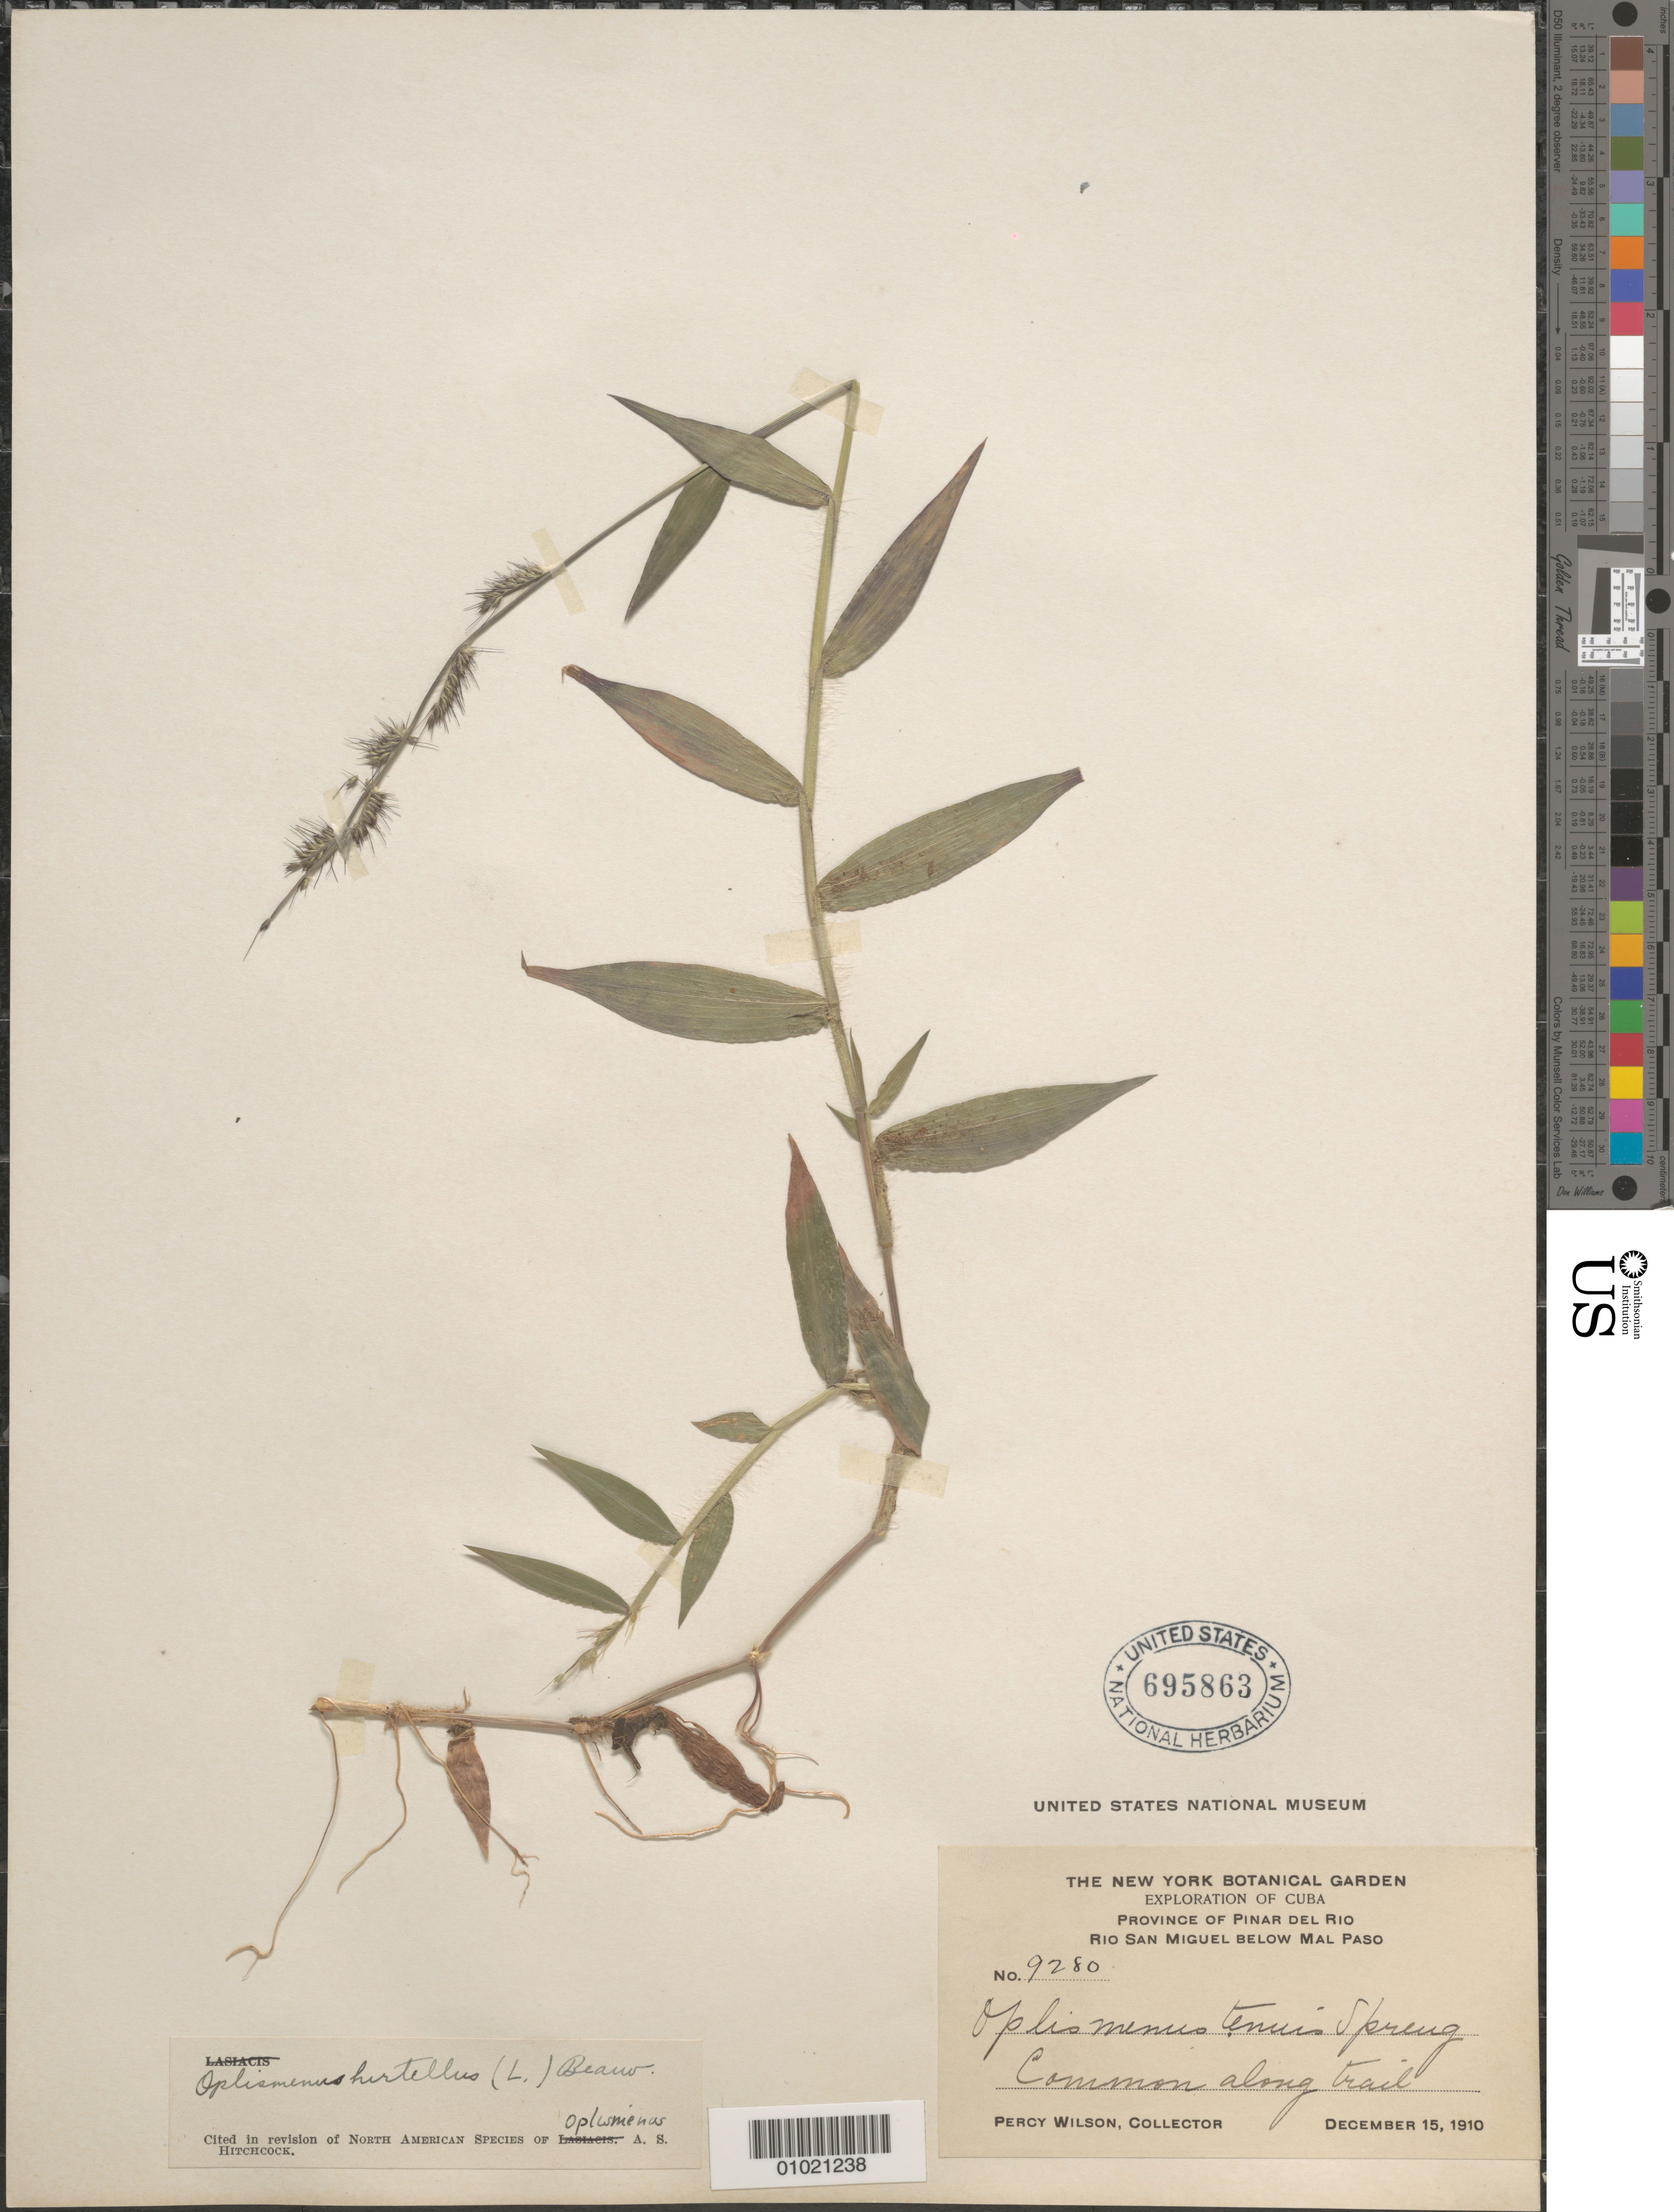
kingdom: Plantae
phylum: Tracheophyta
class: Liliopsida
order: Poales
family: Poaceae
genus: Oplismenus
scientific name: Oplismenus hirtellus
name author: (L.) P. Beauv.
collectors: P. Wilson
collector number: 9280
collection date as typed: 15 Dec 1910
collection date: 1910-12-15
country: Cuba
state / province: Pinar del Rio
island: Cuba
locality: Rio San Miguel Below Mal Paso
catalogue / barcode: US 695863